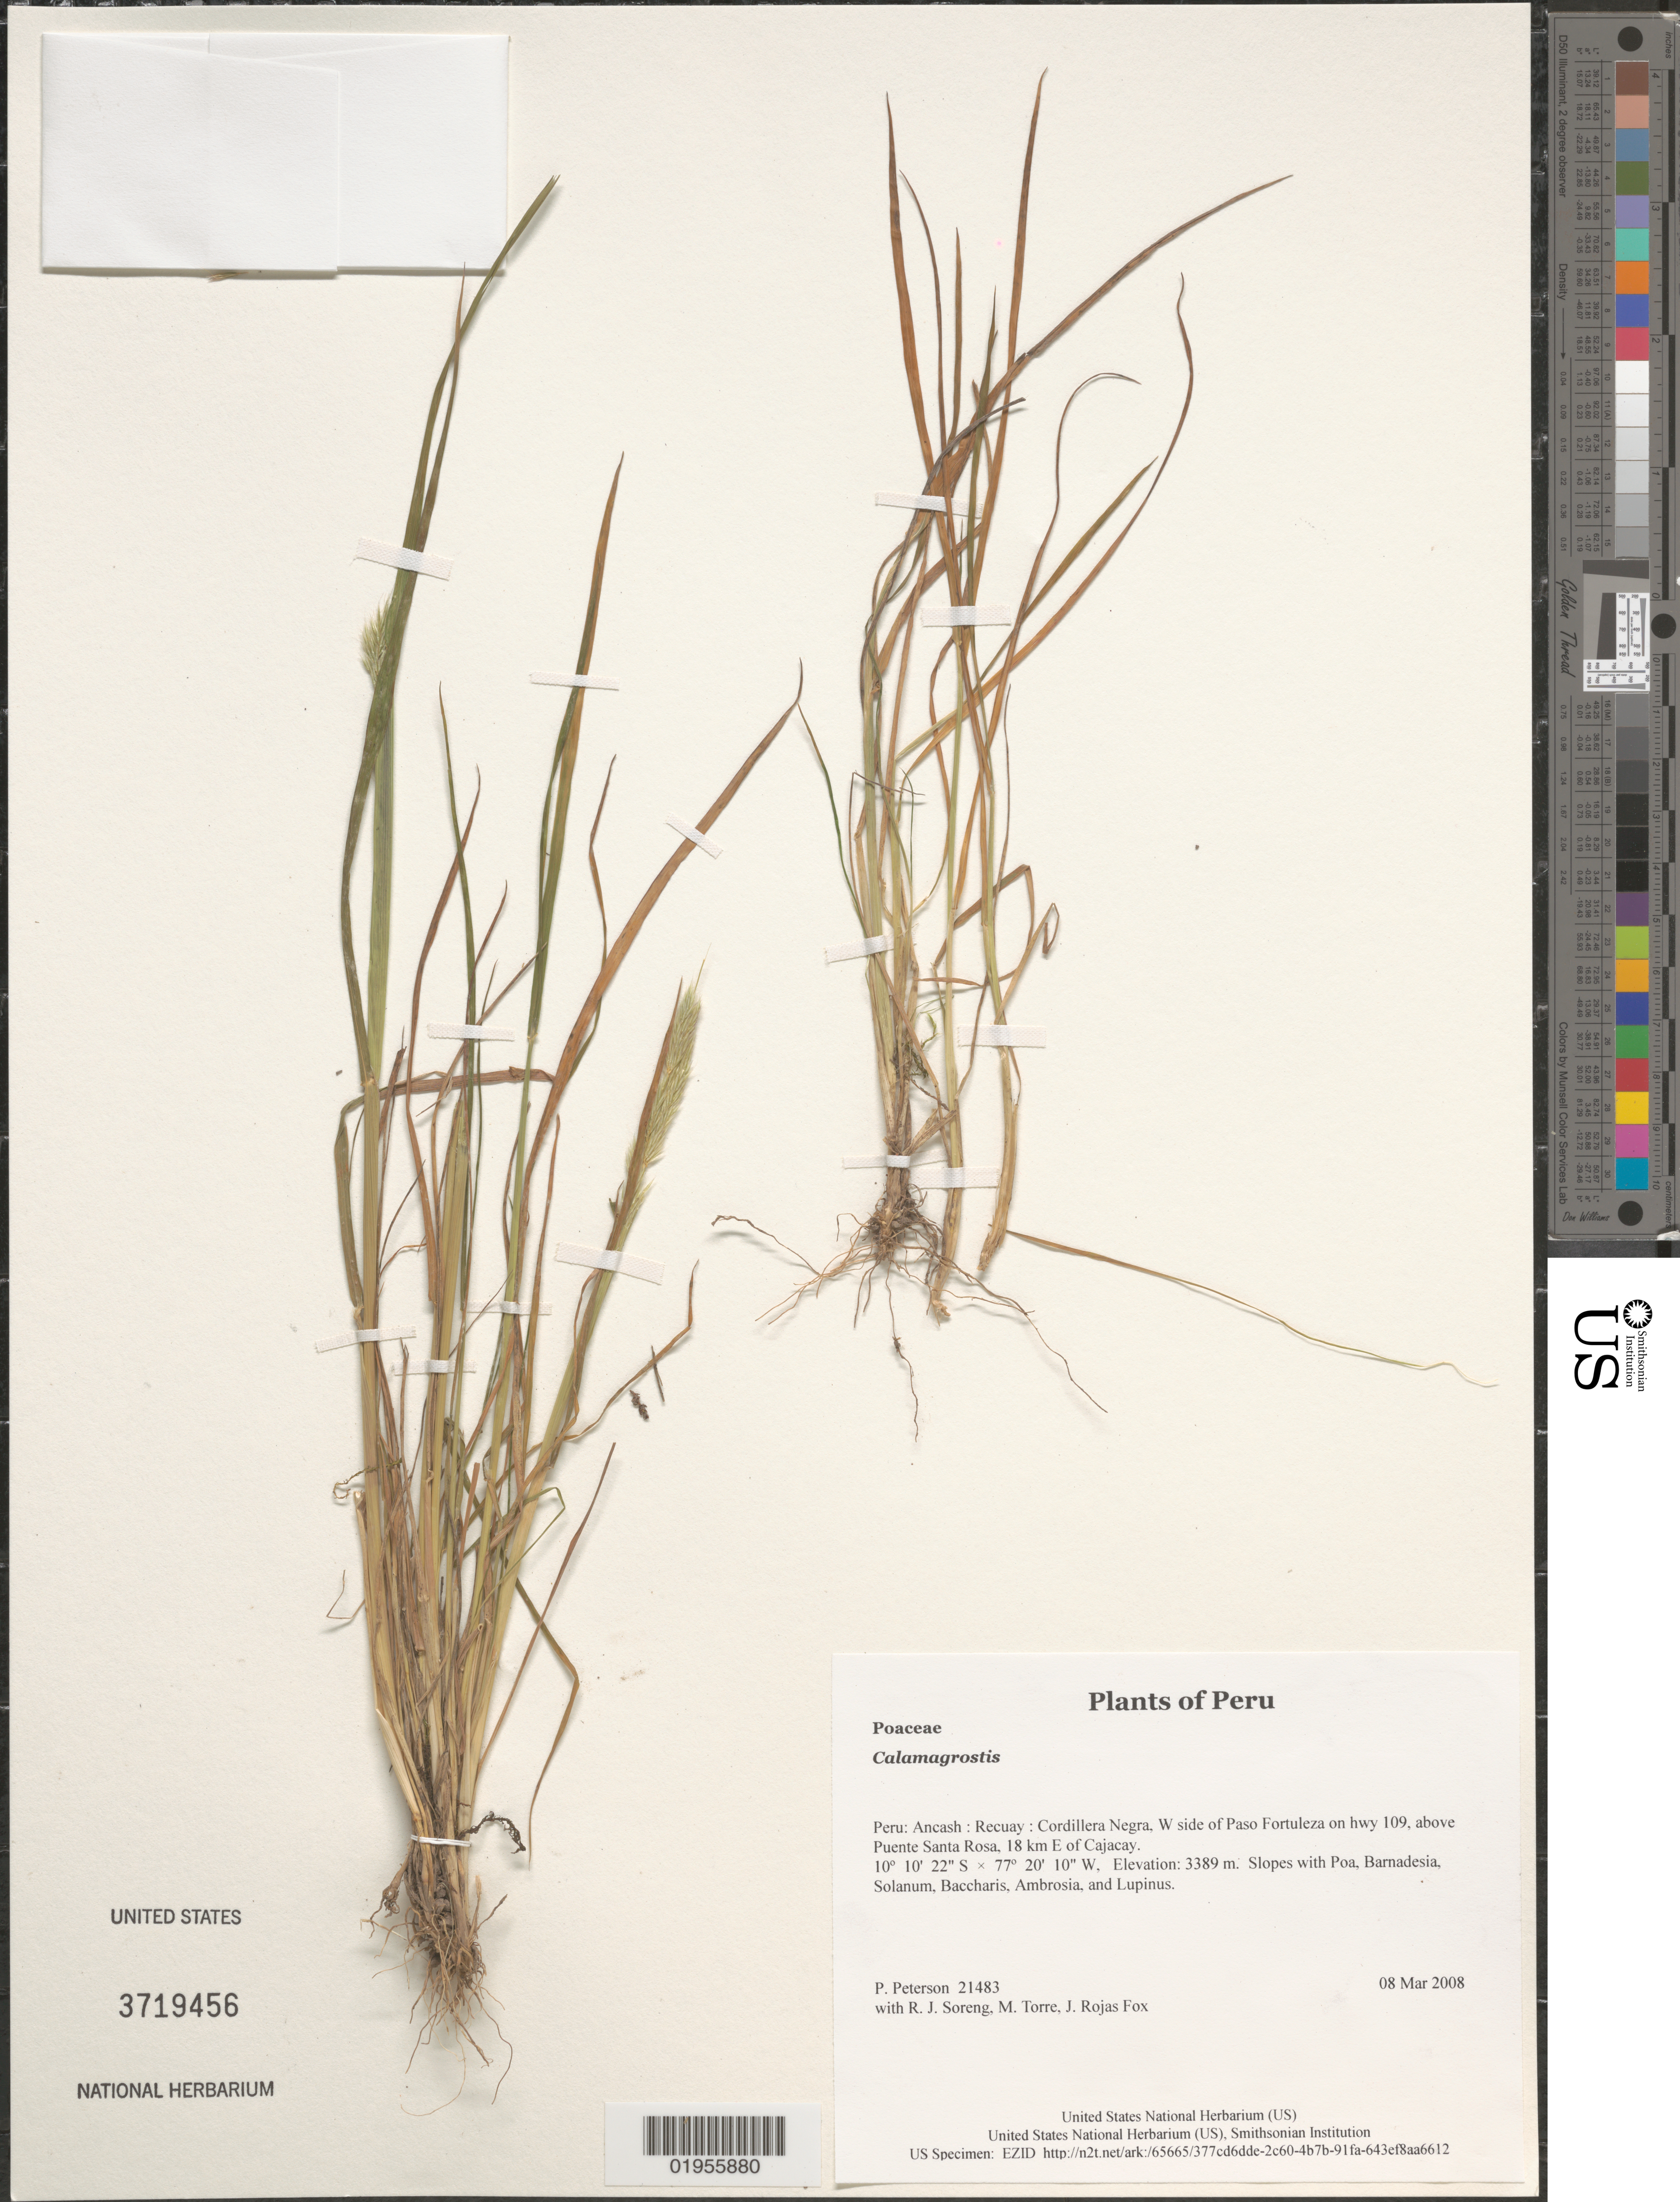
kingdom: Plantae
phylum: Tracheophyta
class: Liliopsida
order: Poales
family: Poaceae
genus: Calamagrostis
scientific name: Calamagrostis sp.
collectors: P. M. Peterson, R. J. Soreng, M. Torre & J. Rojas Fox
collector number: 21483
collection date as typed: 08 Mar 2008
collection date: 2008-03-08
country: Peru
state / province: Ancash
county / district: Recuay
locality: Cordillera Negra, W side of Paso Fortuleza on hwy 109, above Puente Santa Rosa, 18 km E of Cajacay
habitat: Slopes with Poa, Barnadesia, Solanum, Baccharis, Ambrosia, and Lupinus.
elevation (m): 3389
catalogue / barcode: US 3719456